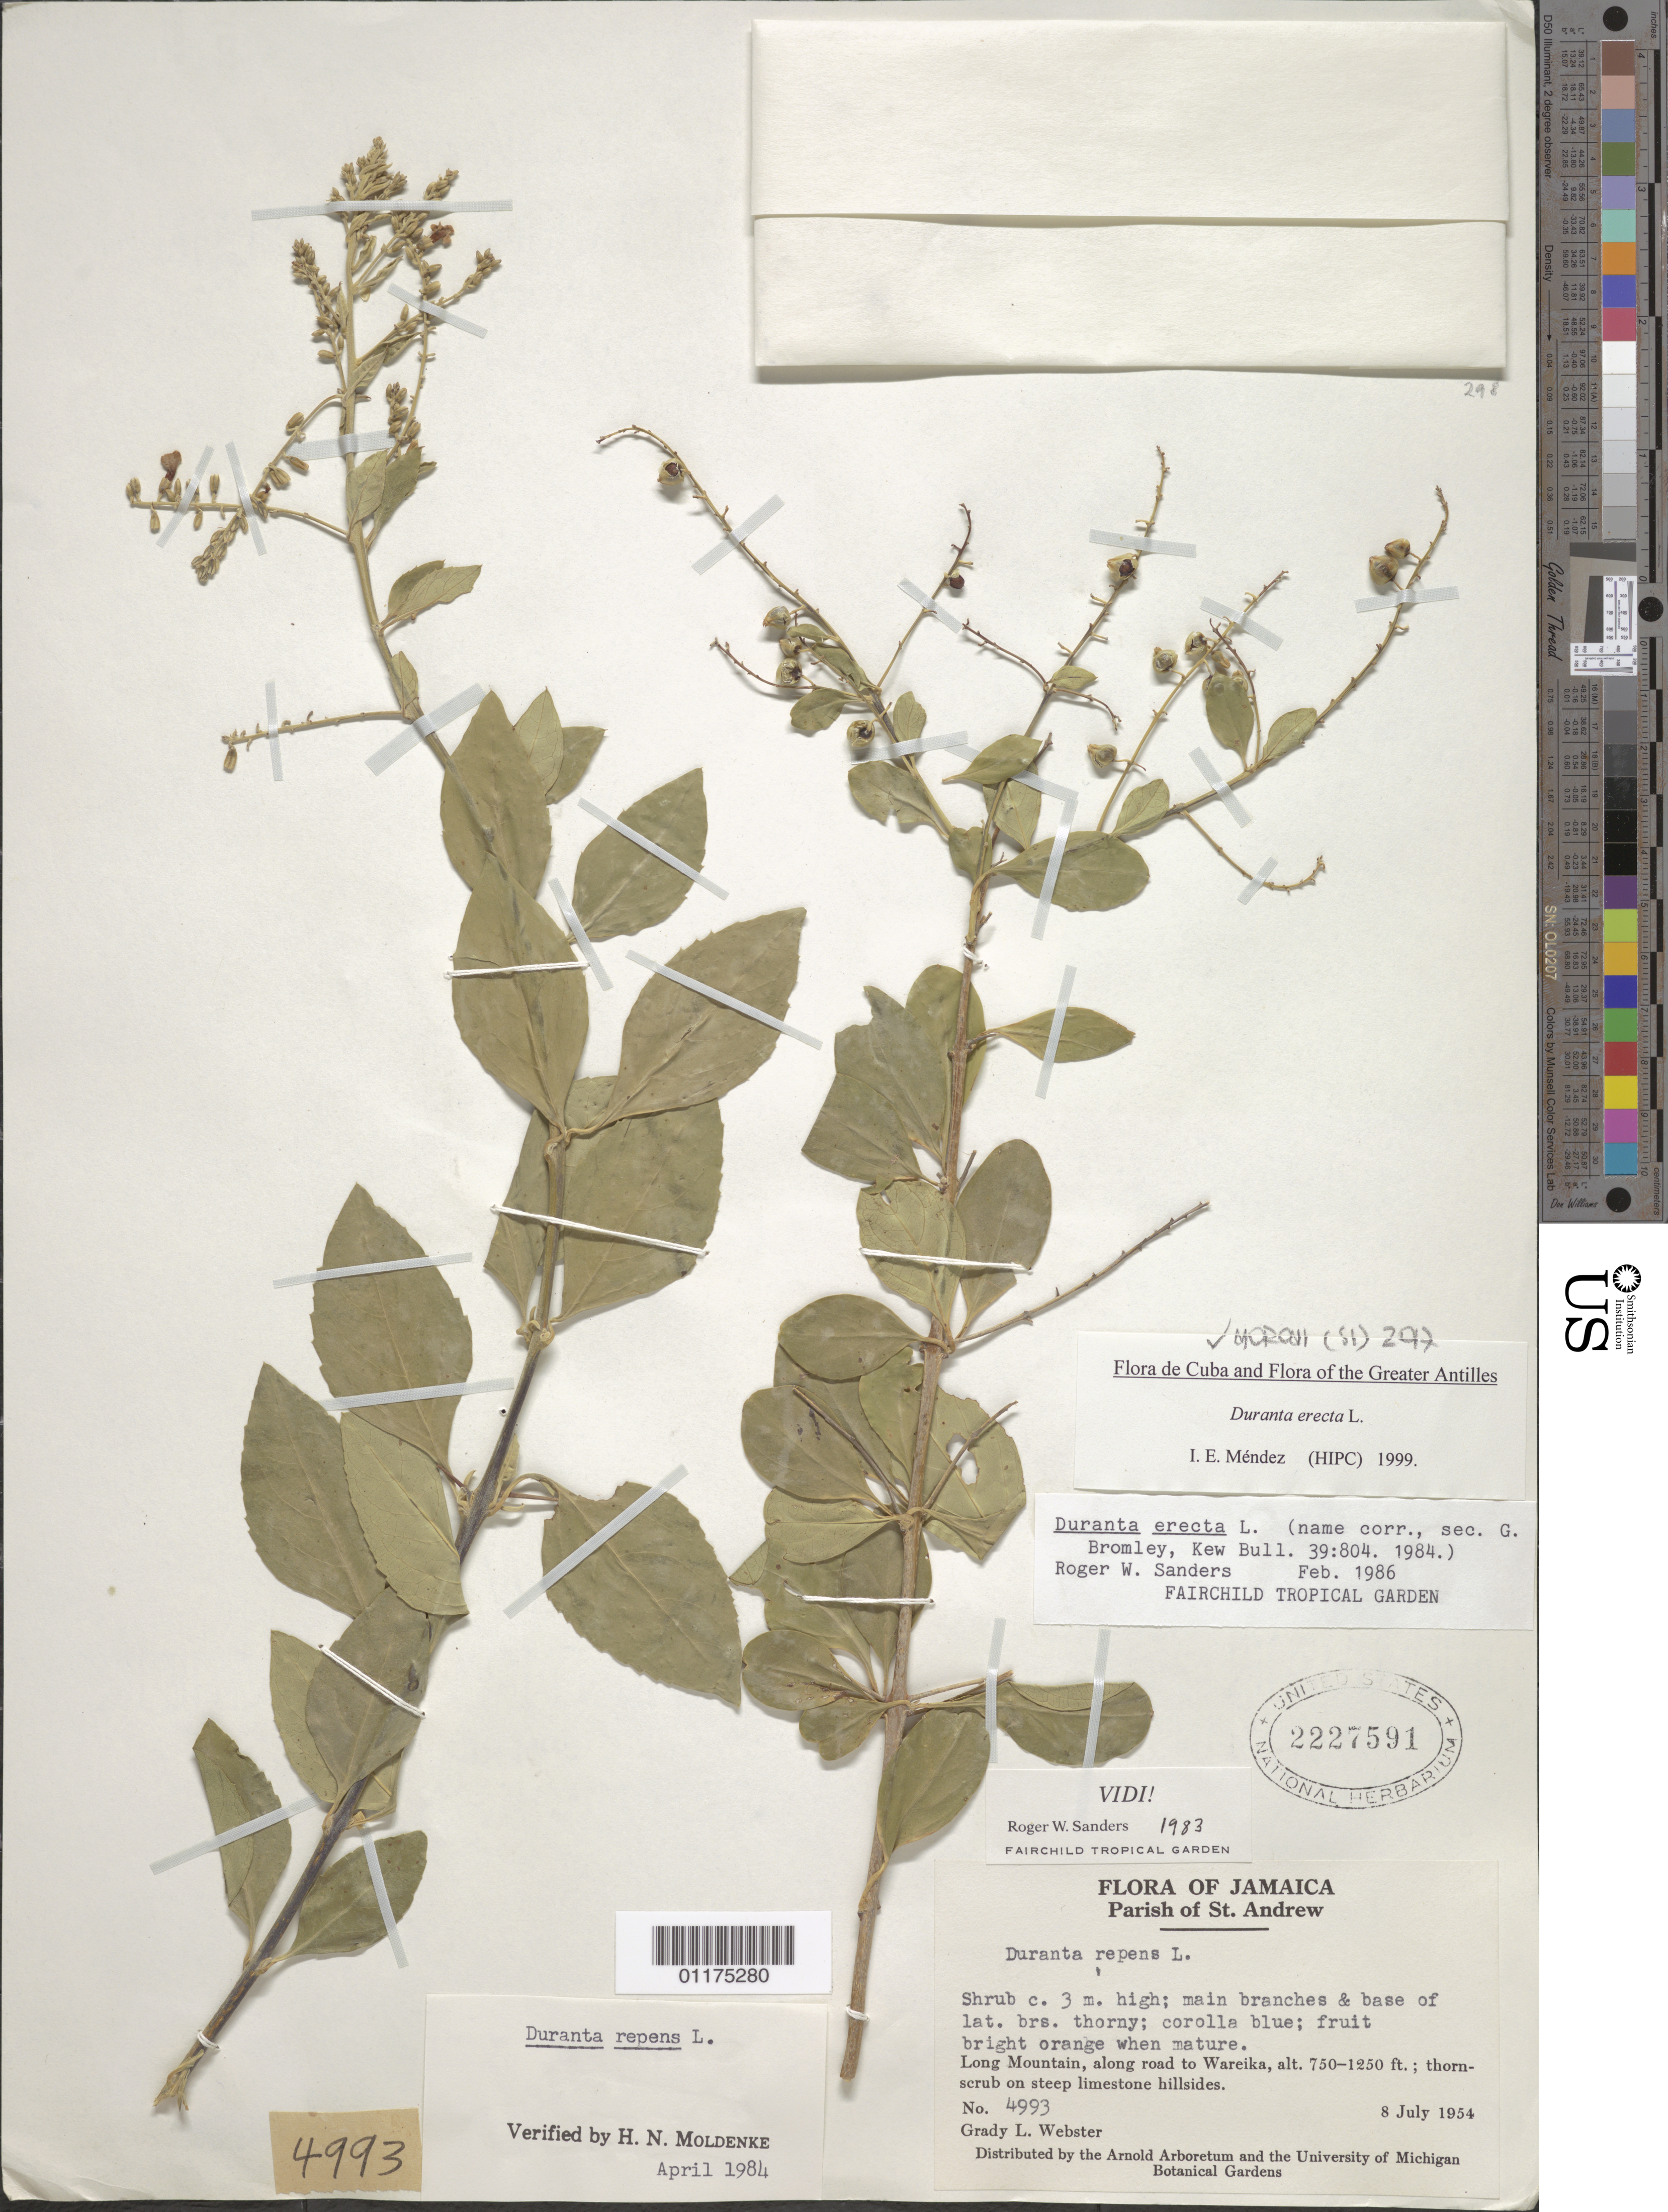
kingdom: Plantae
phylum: Tracheophyta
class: Magnoliopsida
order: Lamiales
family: Verbenaceae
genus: Duranta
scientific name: Duranta erecta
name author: L.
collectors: G. L. Webster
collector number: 4993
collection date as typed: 08 Jul 1954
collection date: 1954-07-08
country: Jamaica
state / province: Saint Andrew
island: Jamaica I.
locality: Long Mountain, along road to Wareika; thorn scrub on steep limestone hillsides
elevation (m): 229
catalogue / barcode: US 2227591